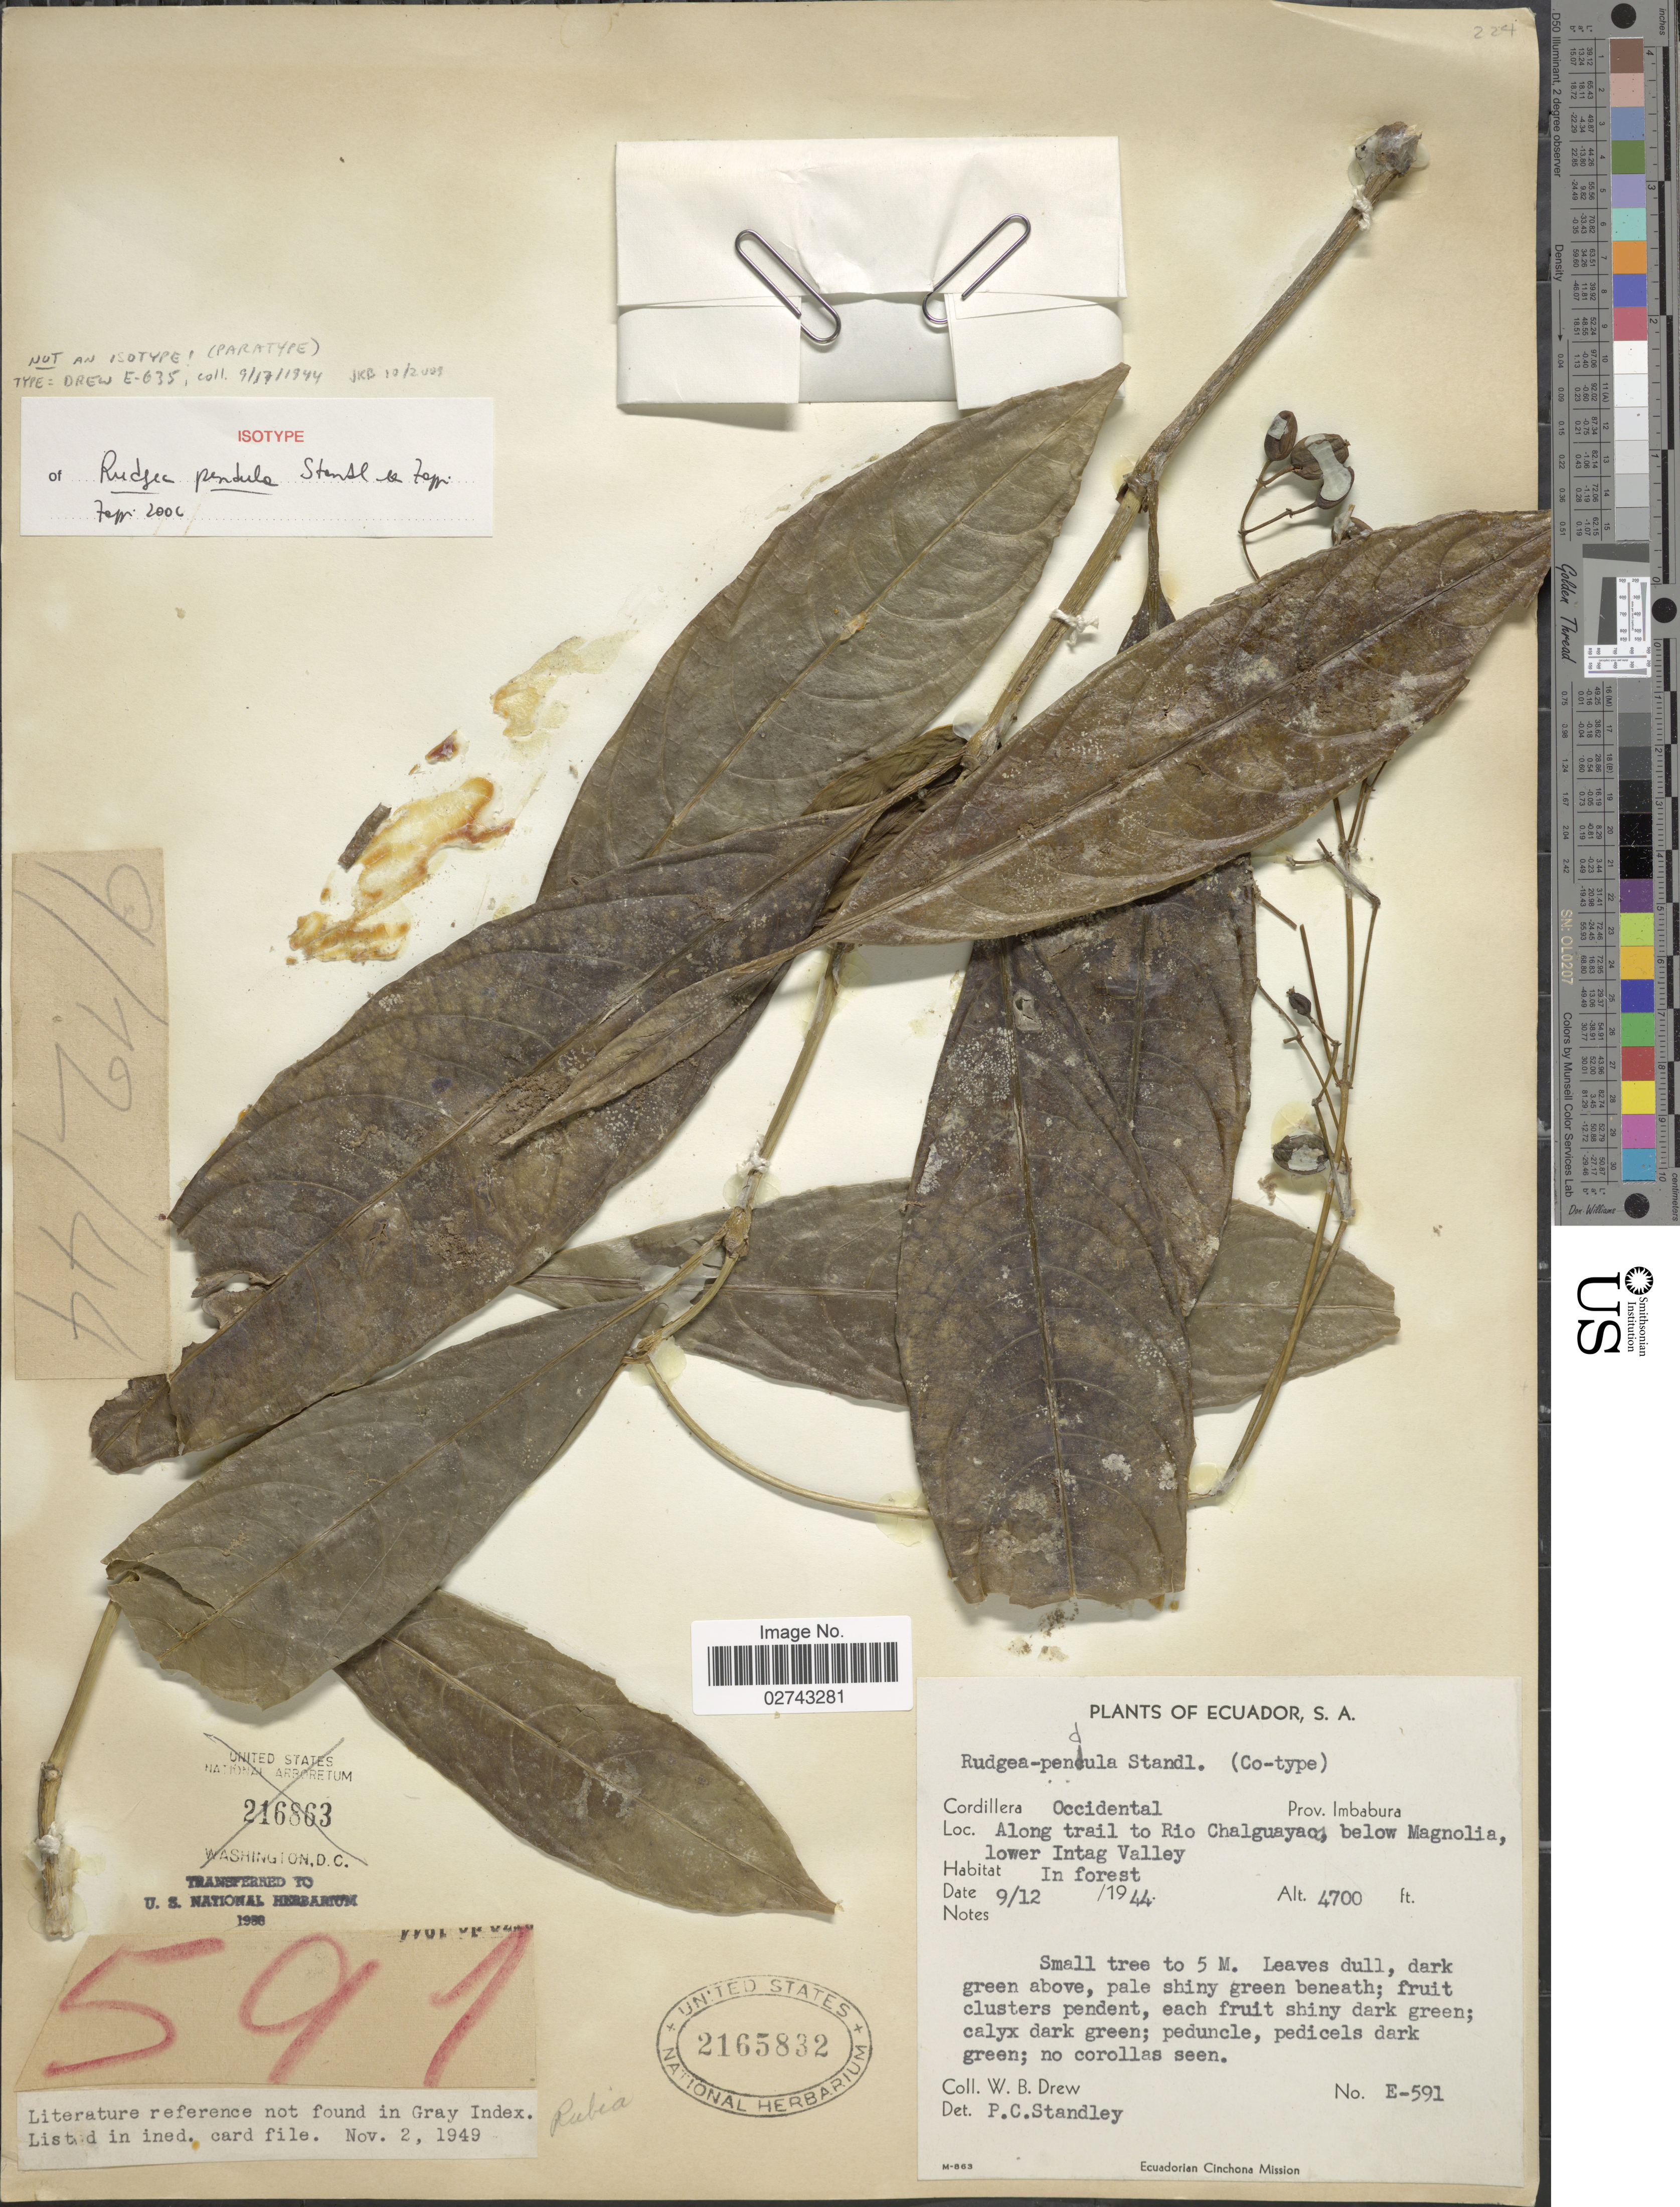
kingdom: Plantae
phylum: Tracheophyta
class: Magnoliopsida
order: Gentianales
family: Rubiaceae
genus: Rudgea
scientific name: Rudgea pendula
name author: Standl. ex Zappi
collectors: W. B. Drew & P. C. Standley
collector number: E-591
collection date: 1944-12-09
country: Ecuador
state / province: Imbabura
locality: Cordillera Occidental, along trail to Rio Chalguayaco, below Magnolia lower Intag Valley, in forest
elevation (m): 1433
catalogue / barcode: US 2165832